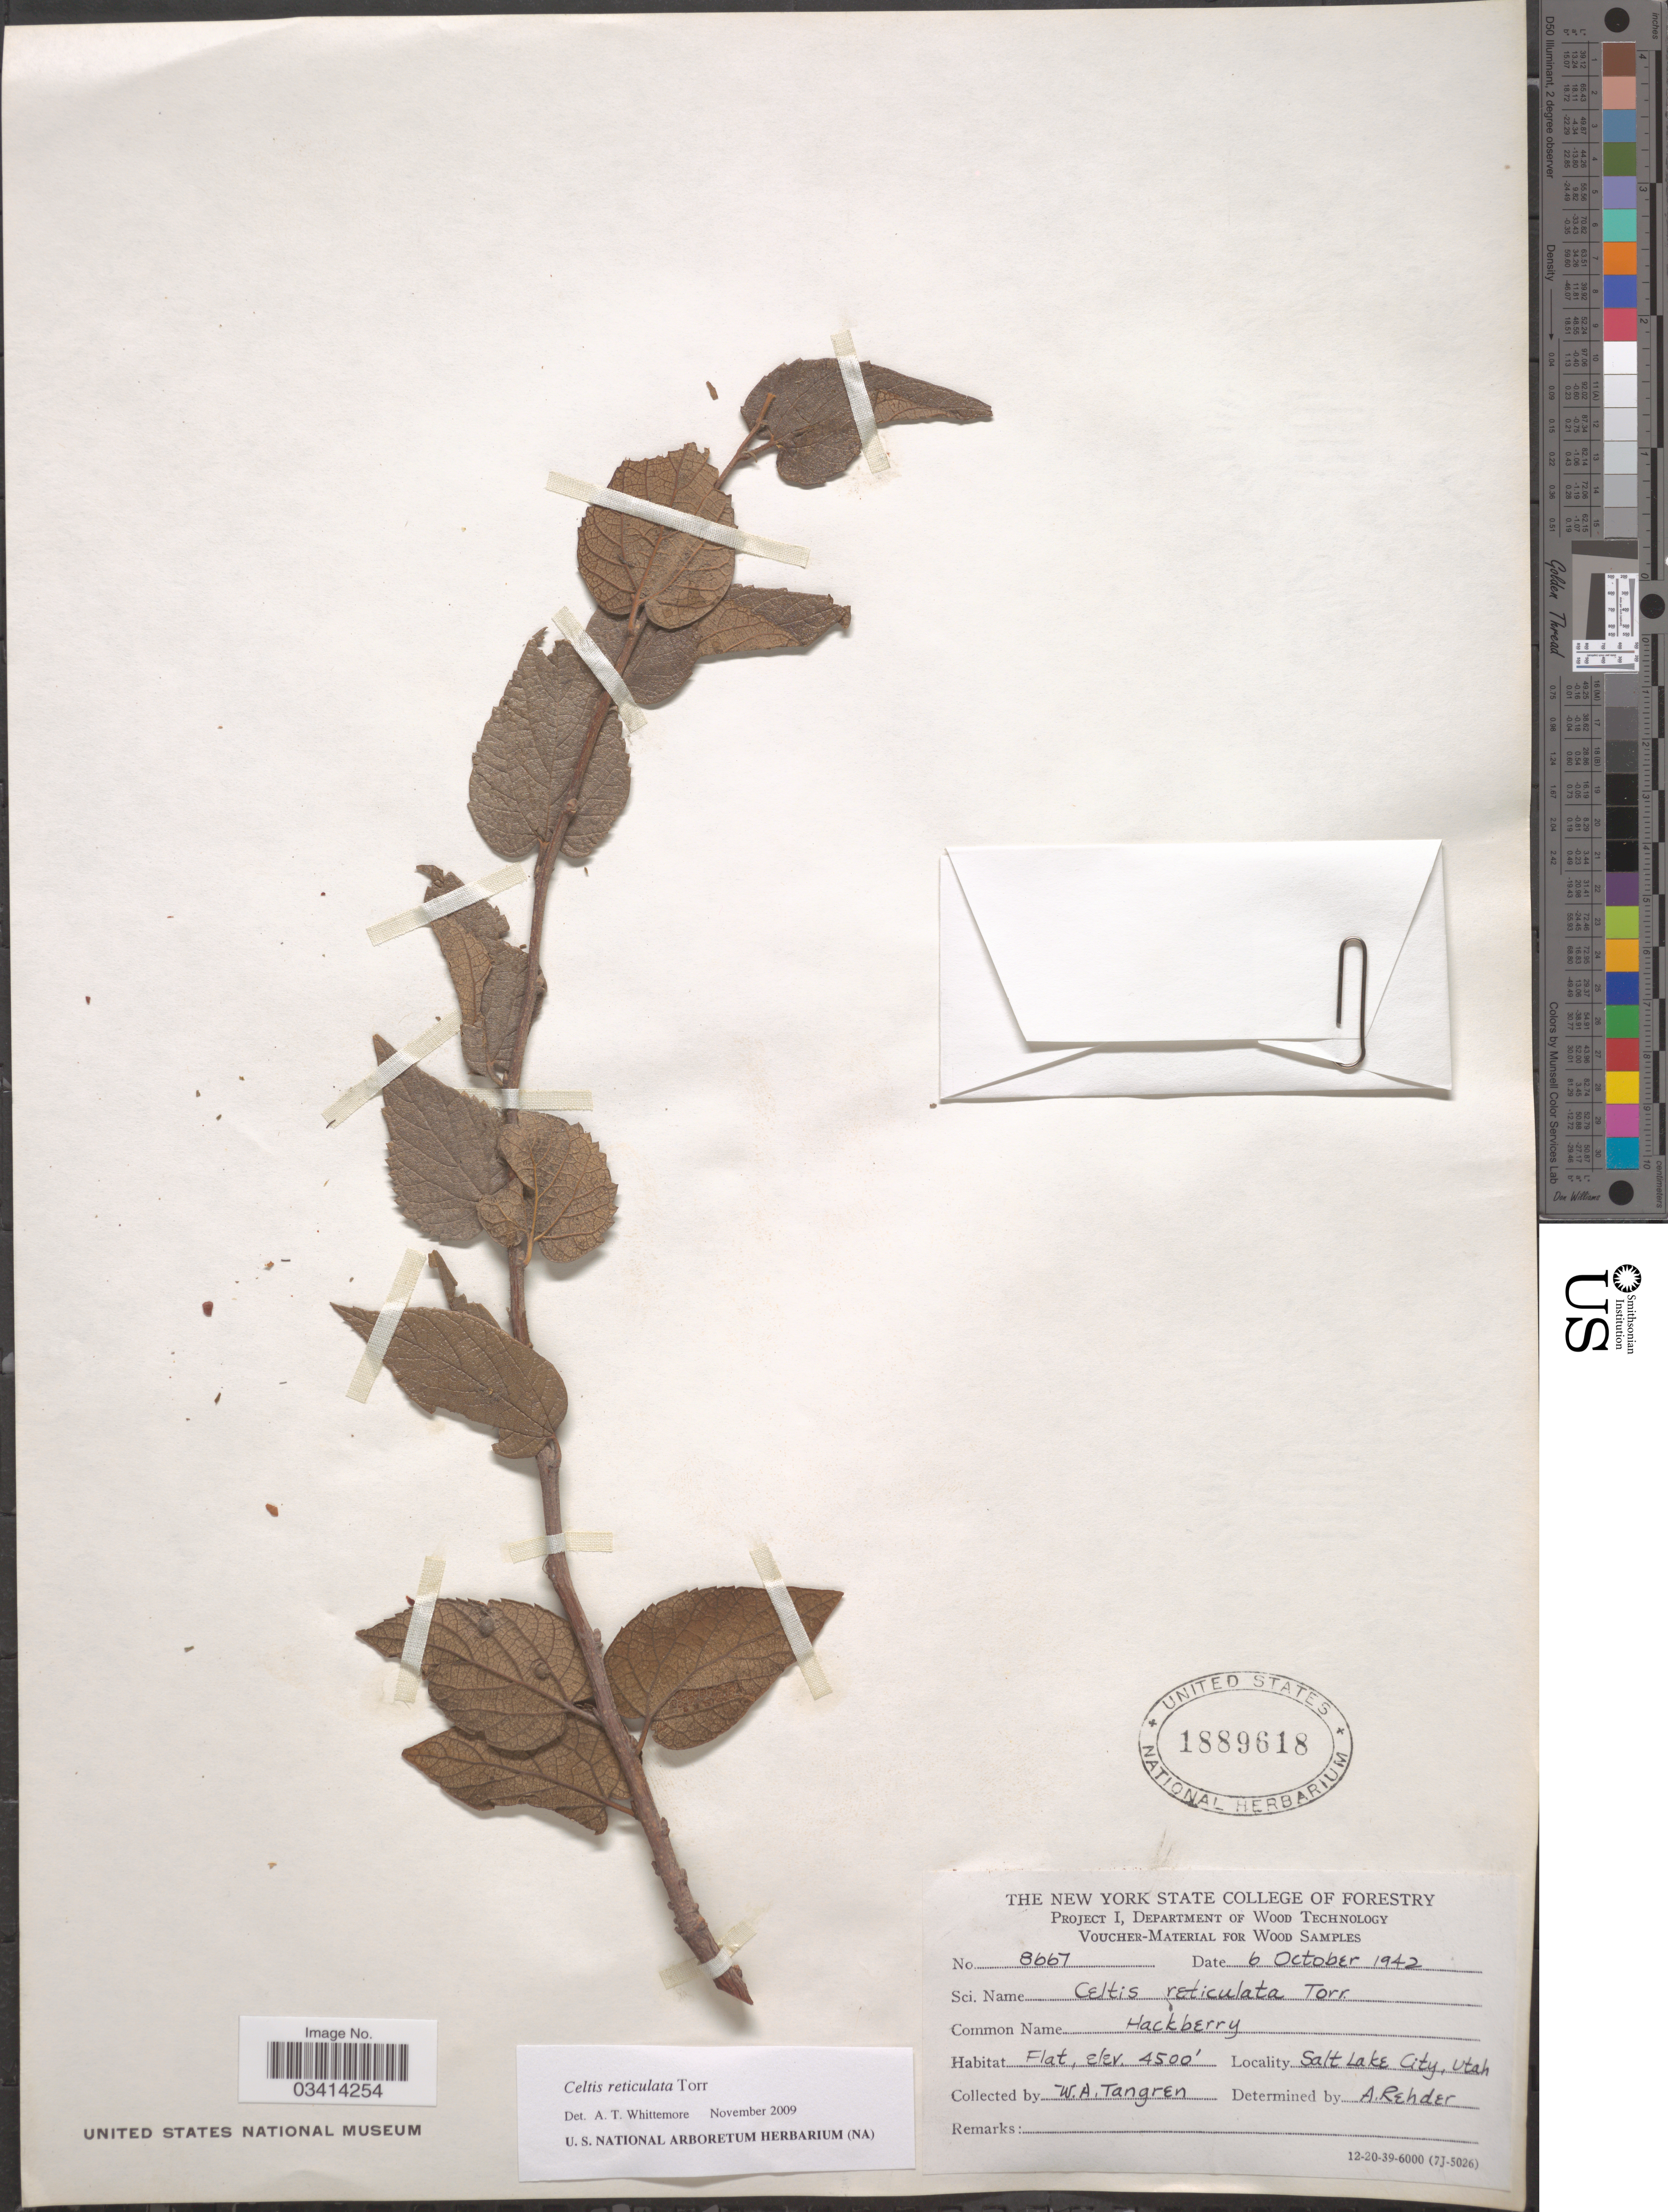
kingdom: Plantae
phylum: Tracheophyta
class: Magnoliopsida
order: Rosales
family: Cannabaceae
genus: Celtis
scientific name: Celtis reticulata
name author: Torr.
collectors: W. Tangren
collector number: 8667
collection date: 1942-10-06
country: United States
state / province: Utah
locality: Salt Lake City.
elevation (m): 1372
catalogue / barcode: US 1889618